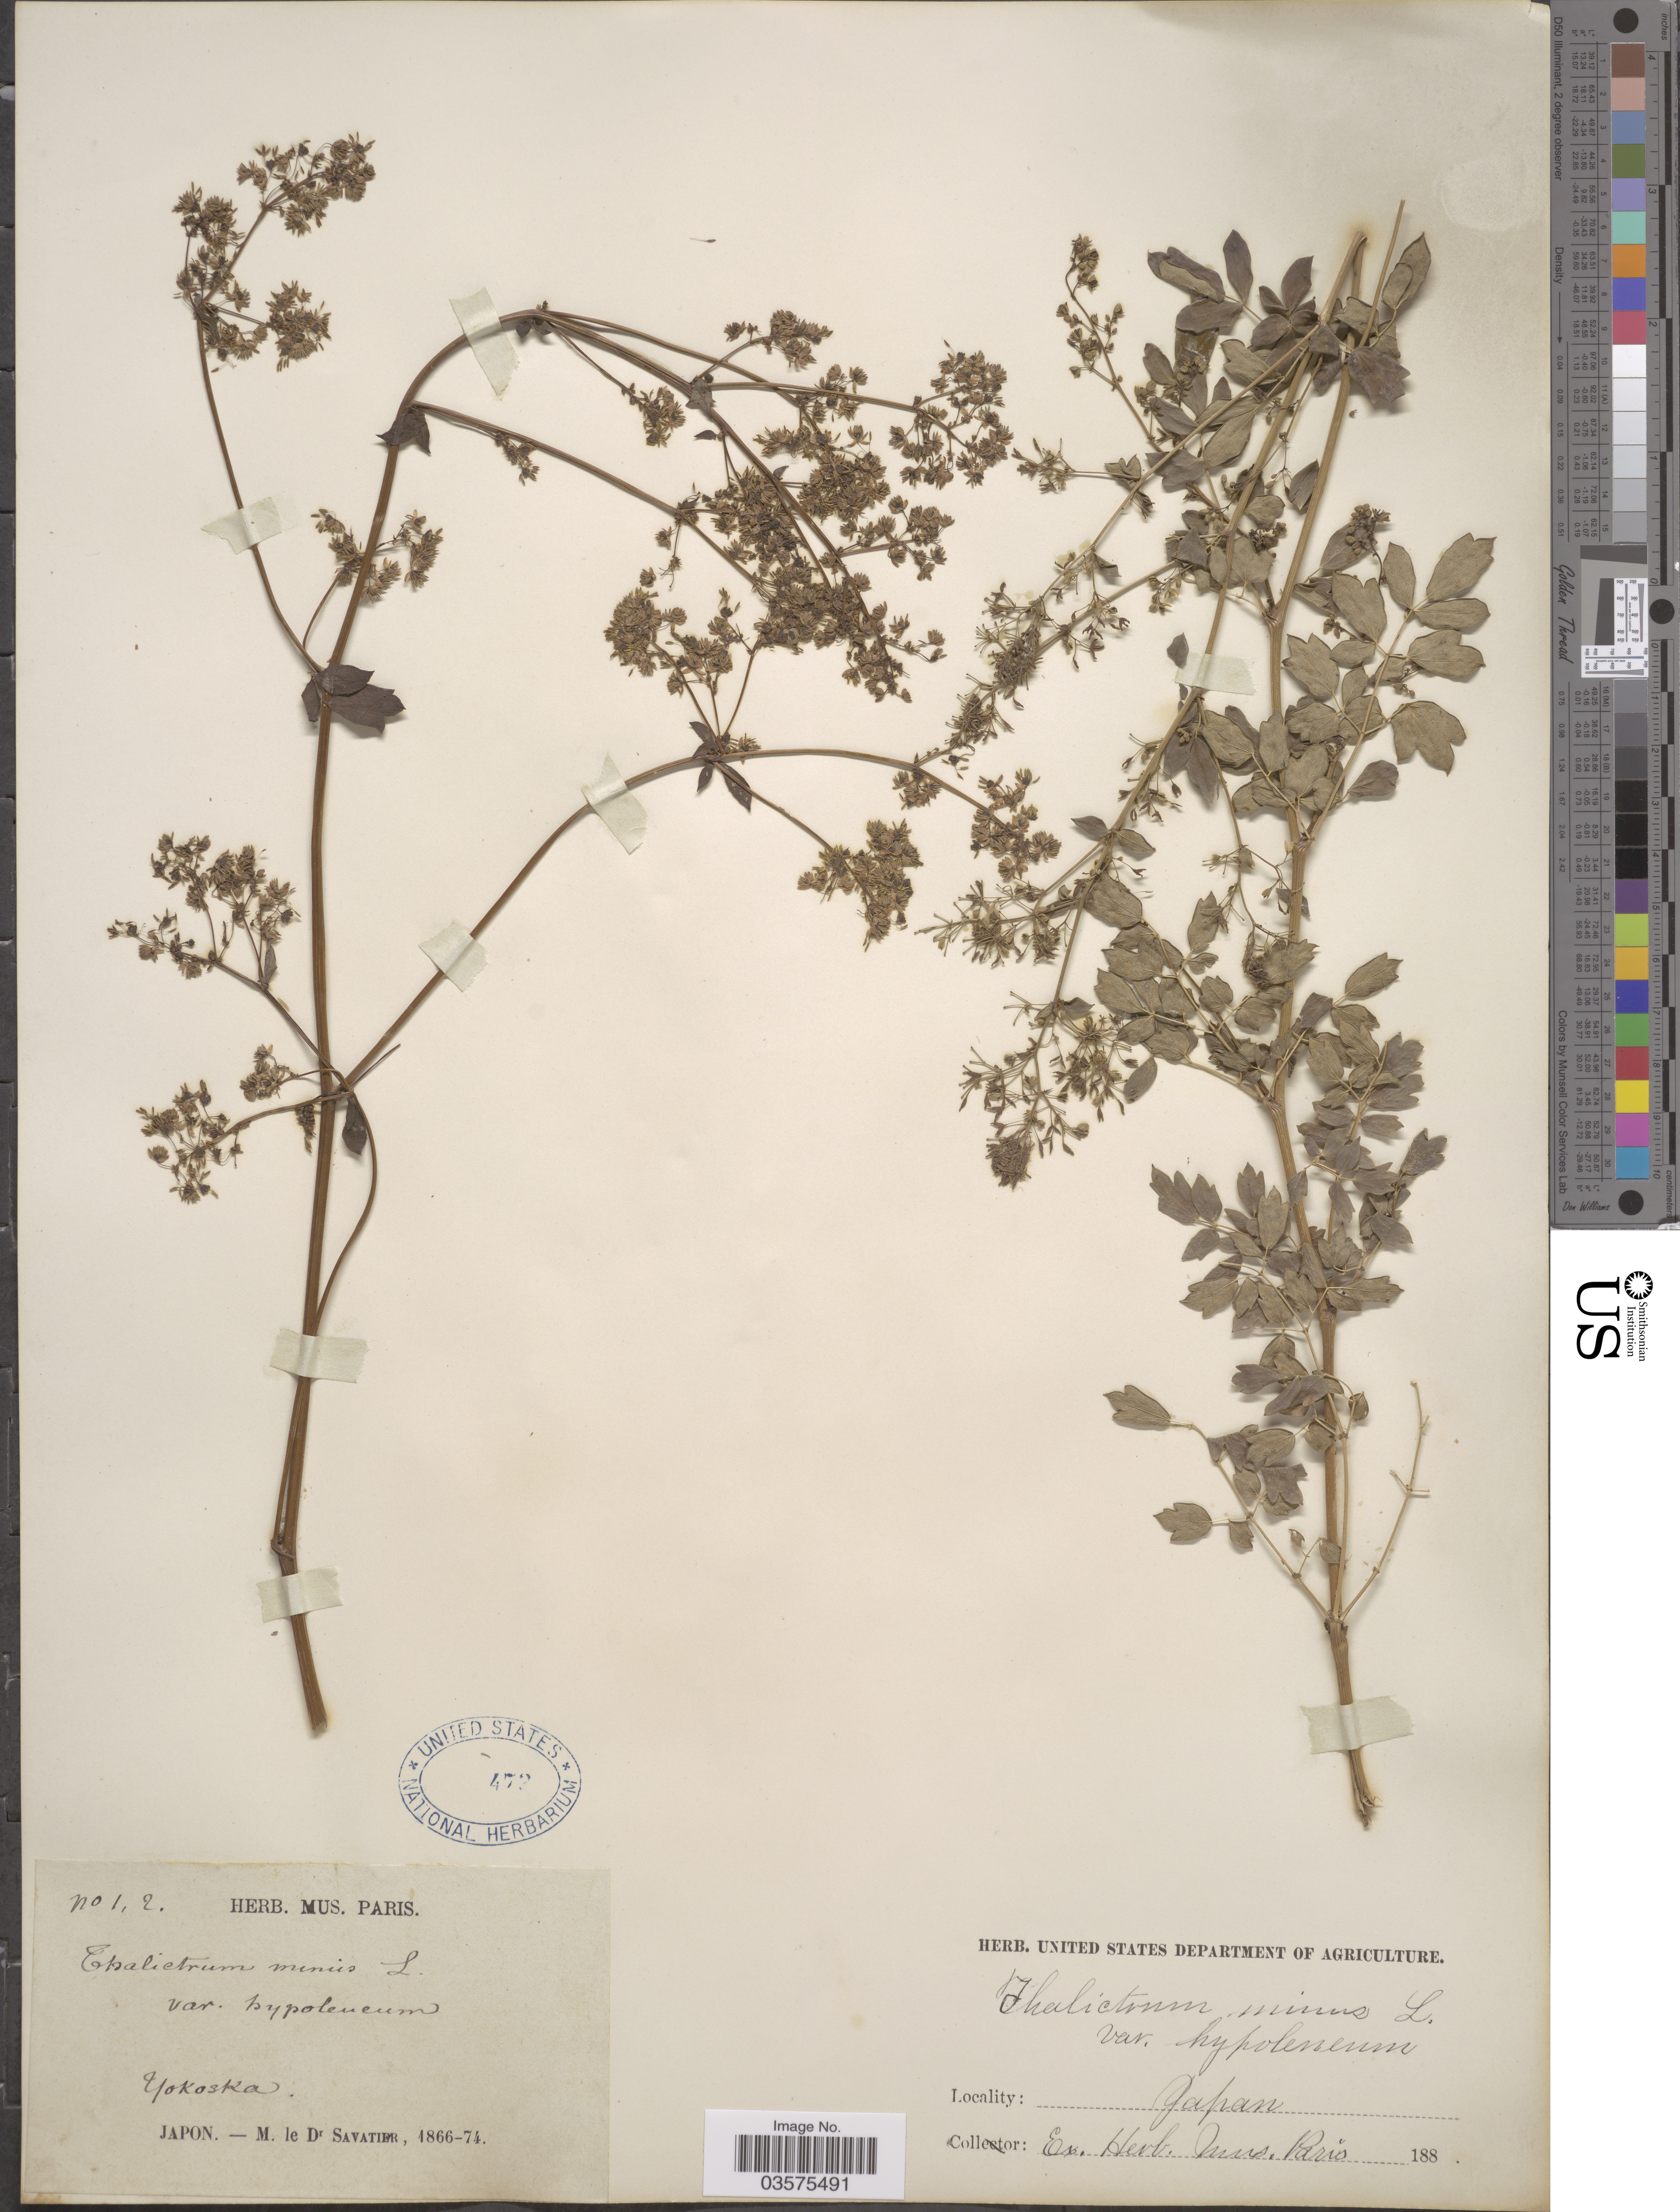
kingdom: Plantae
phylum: Tracheophyta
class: Magnoliopsida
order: Ranunculales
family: Ranunculaceae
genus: Thalictrum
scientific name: Thalictrum minus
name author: L.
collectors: Savatier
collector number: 12*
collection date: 1866/1874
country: Japan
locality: Japon, Yokoska.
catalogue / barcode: US 472